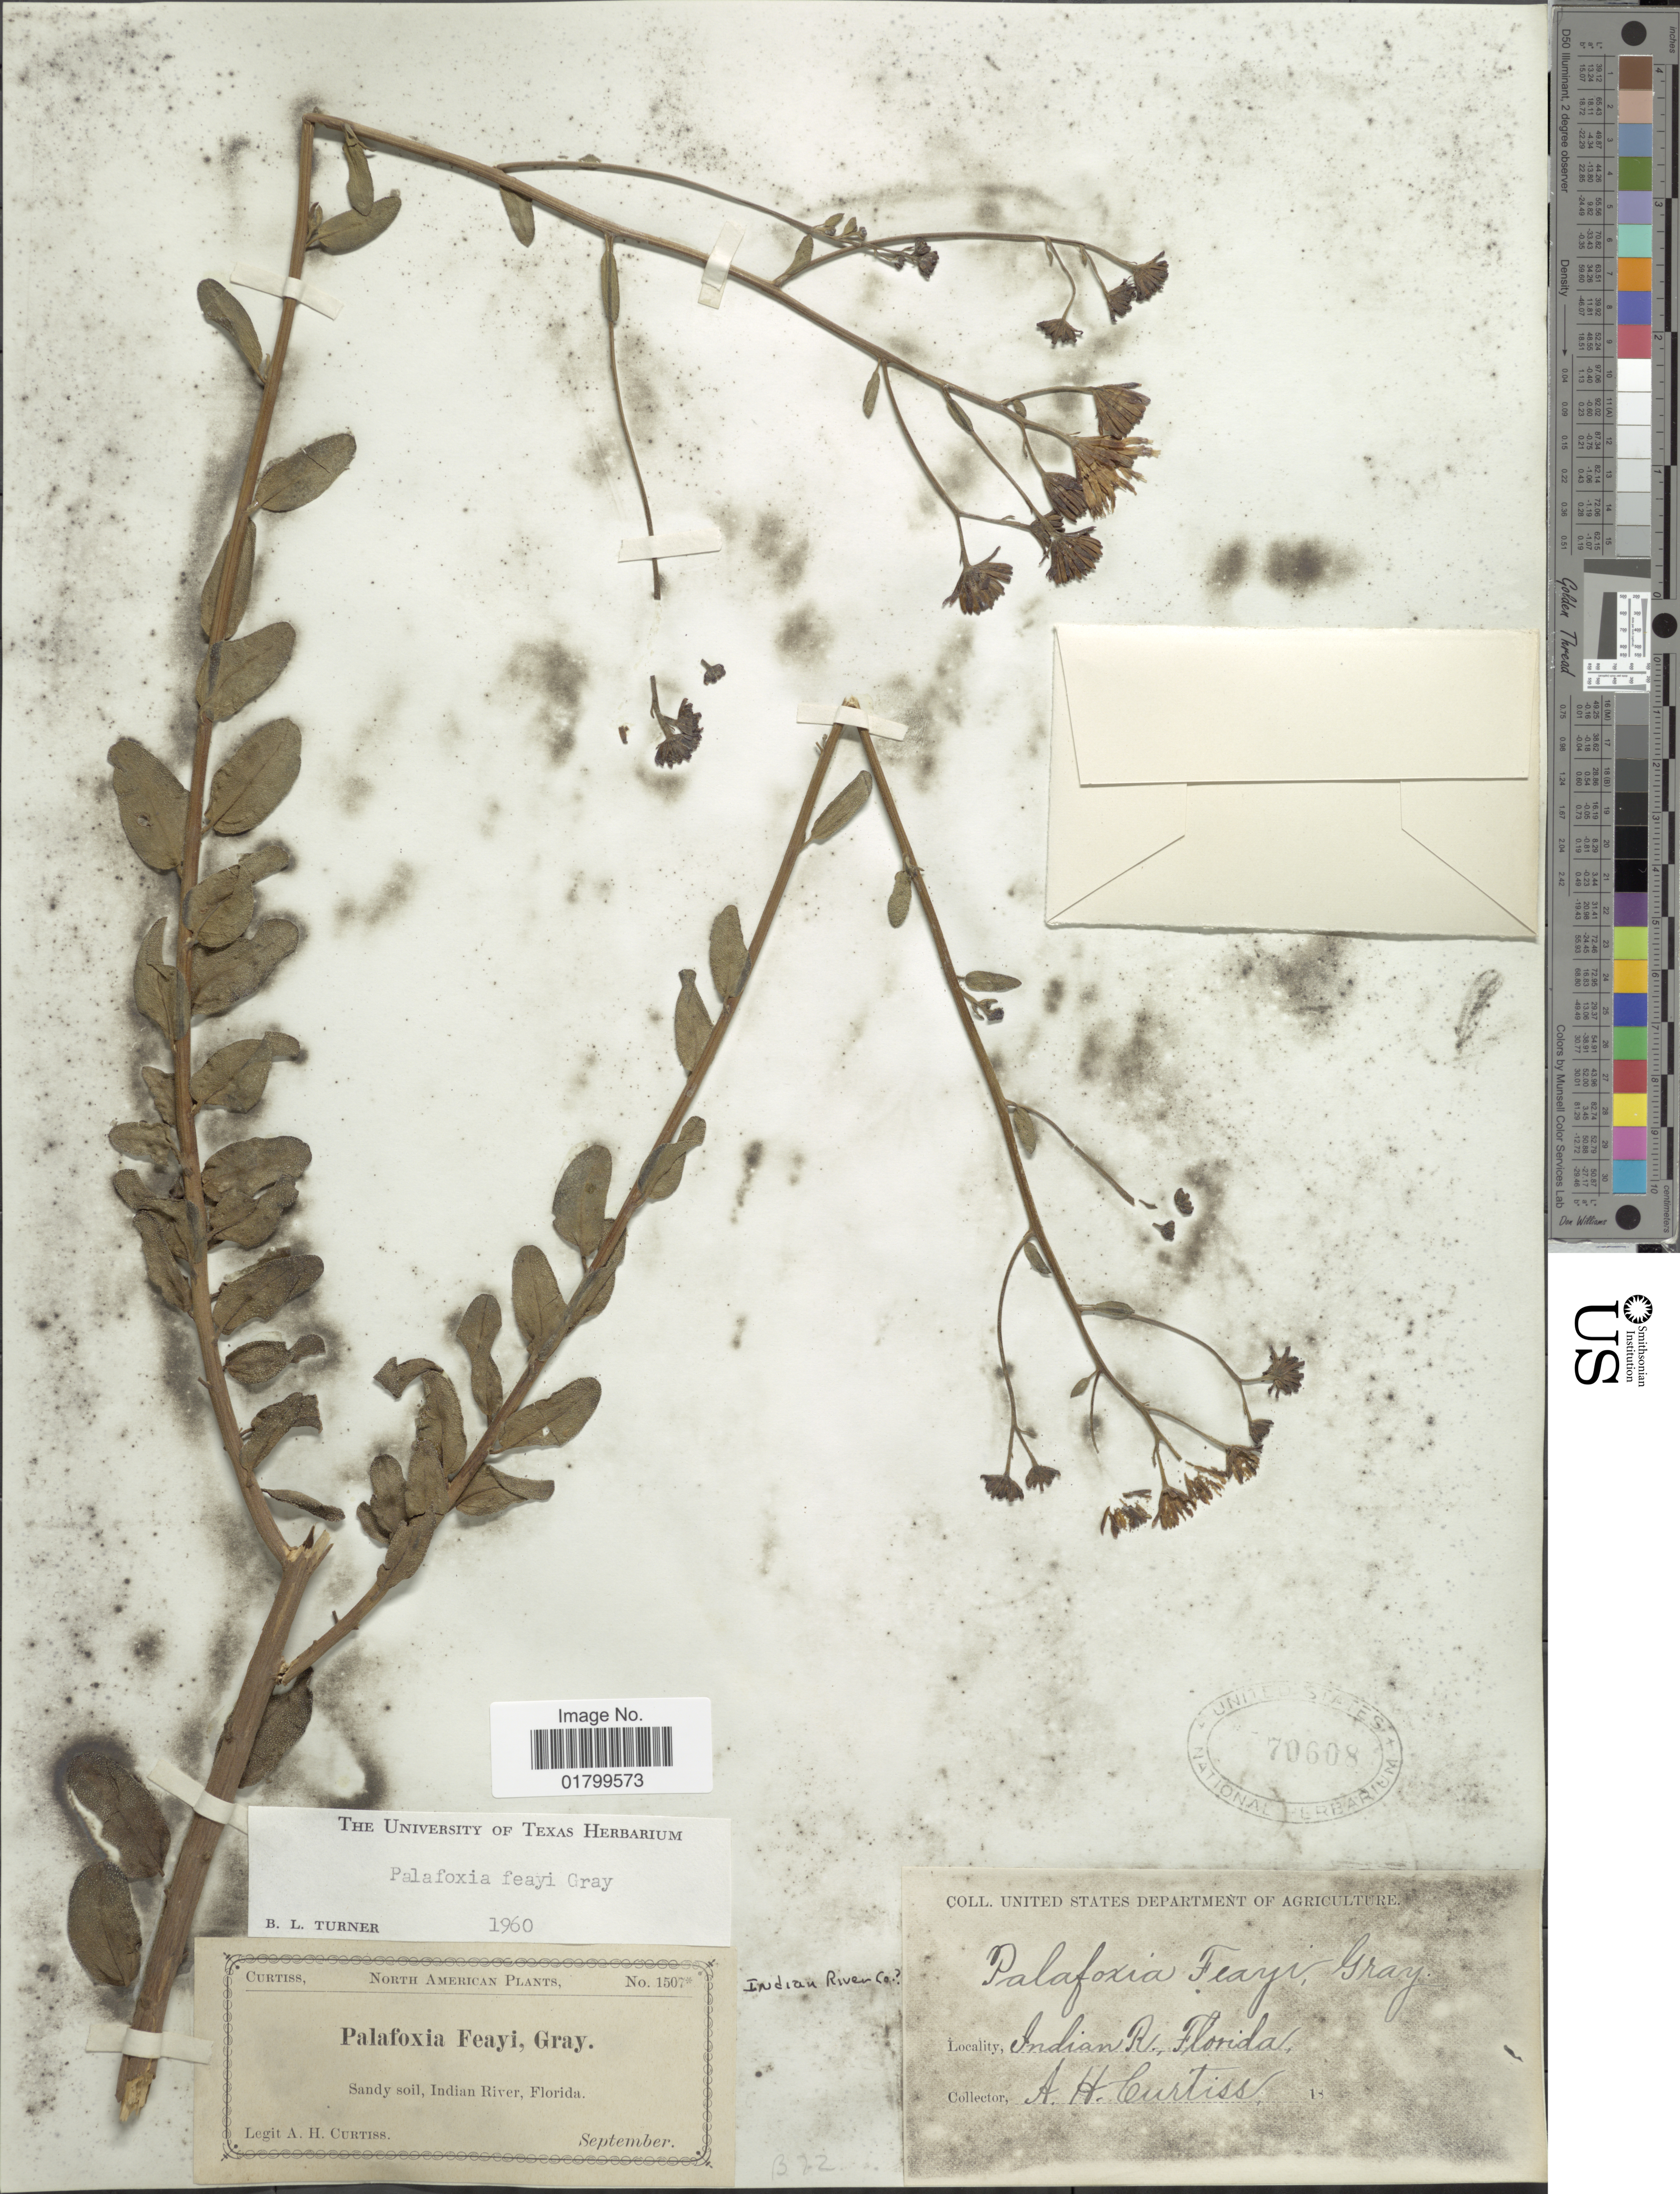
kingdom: Plantae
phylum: Tracheophyta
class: Magnoliopsida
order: Asterales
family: Asteraceae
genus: Palafoxia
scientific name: Palafoxia feayi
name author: A. Gray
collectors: A. H. Curtiss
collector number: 1507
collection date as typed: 18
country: United States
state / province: Florida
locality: Sandy soil, Indian River, Florida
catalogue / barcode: US 70608